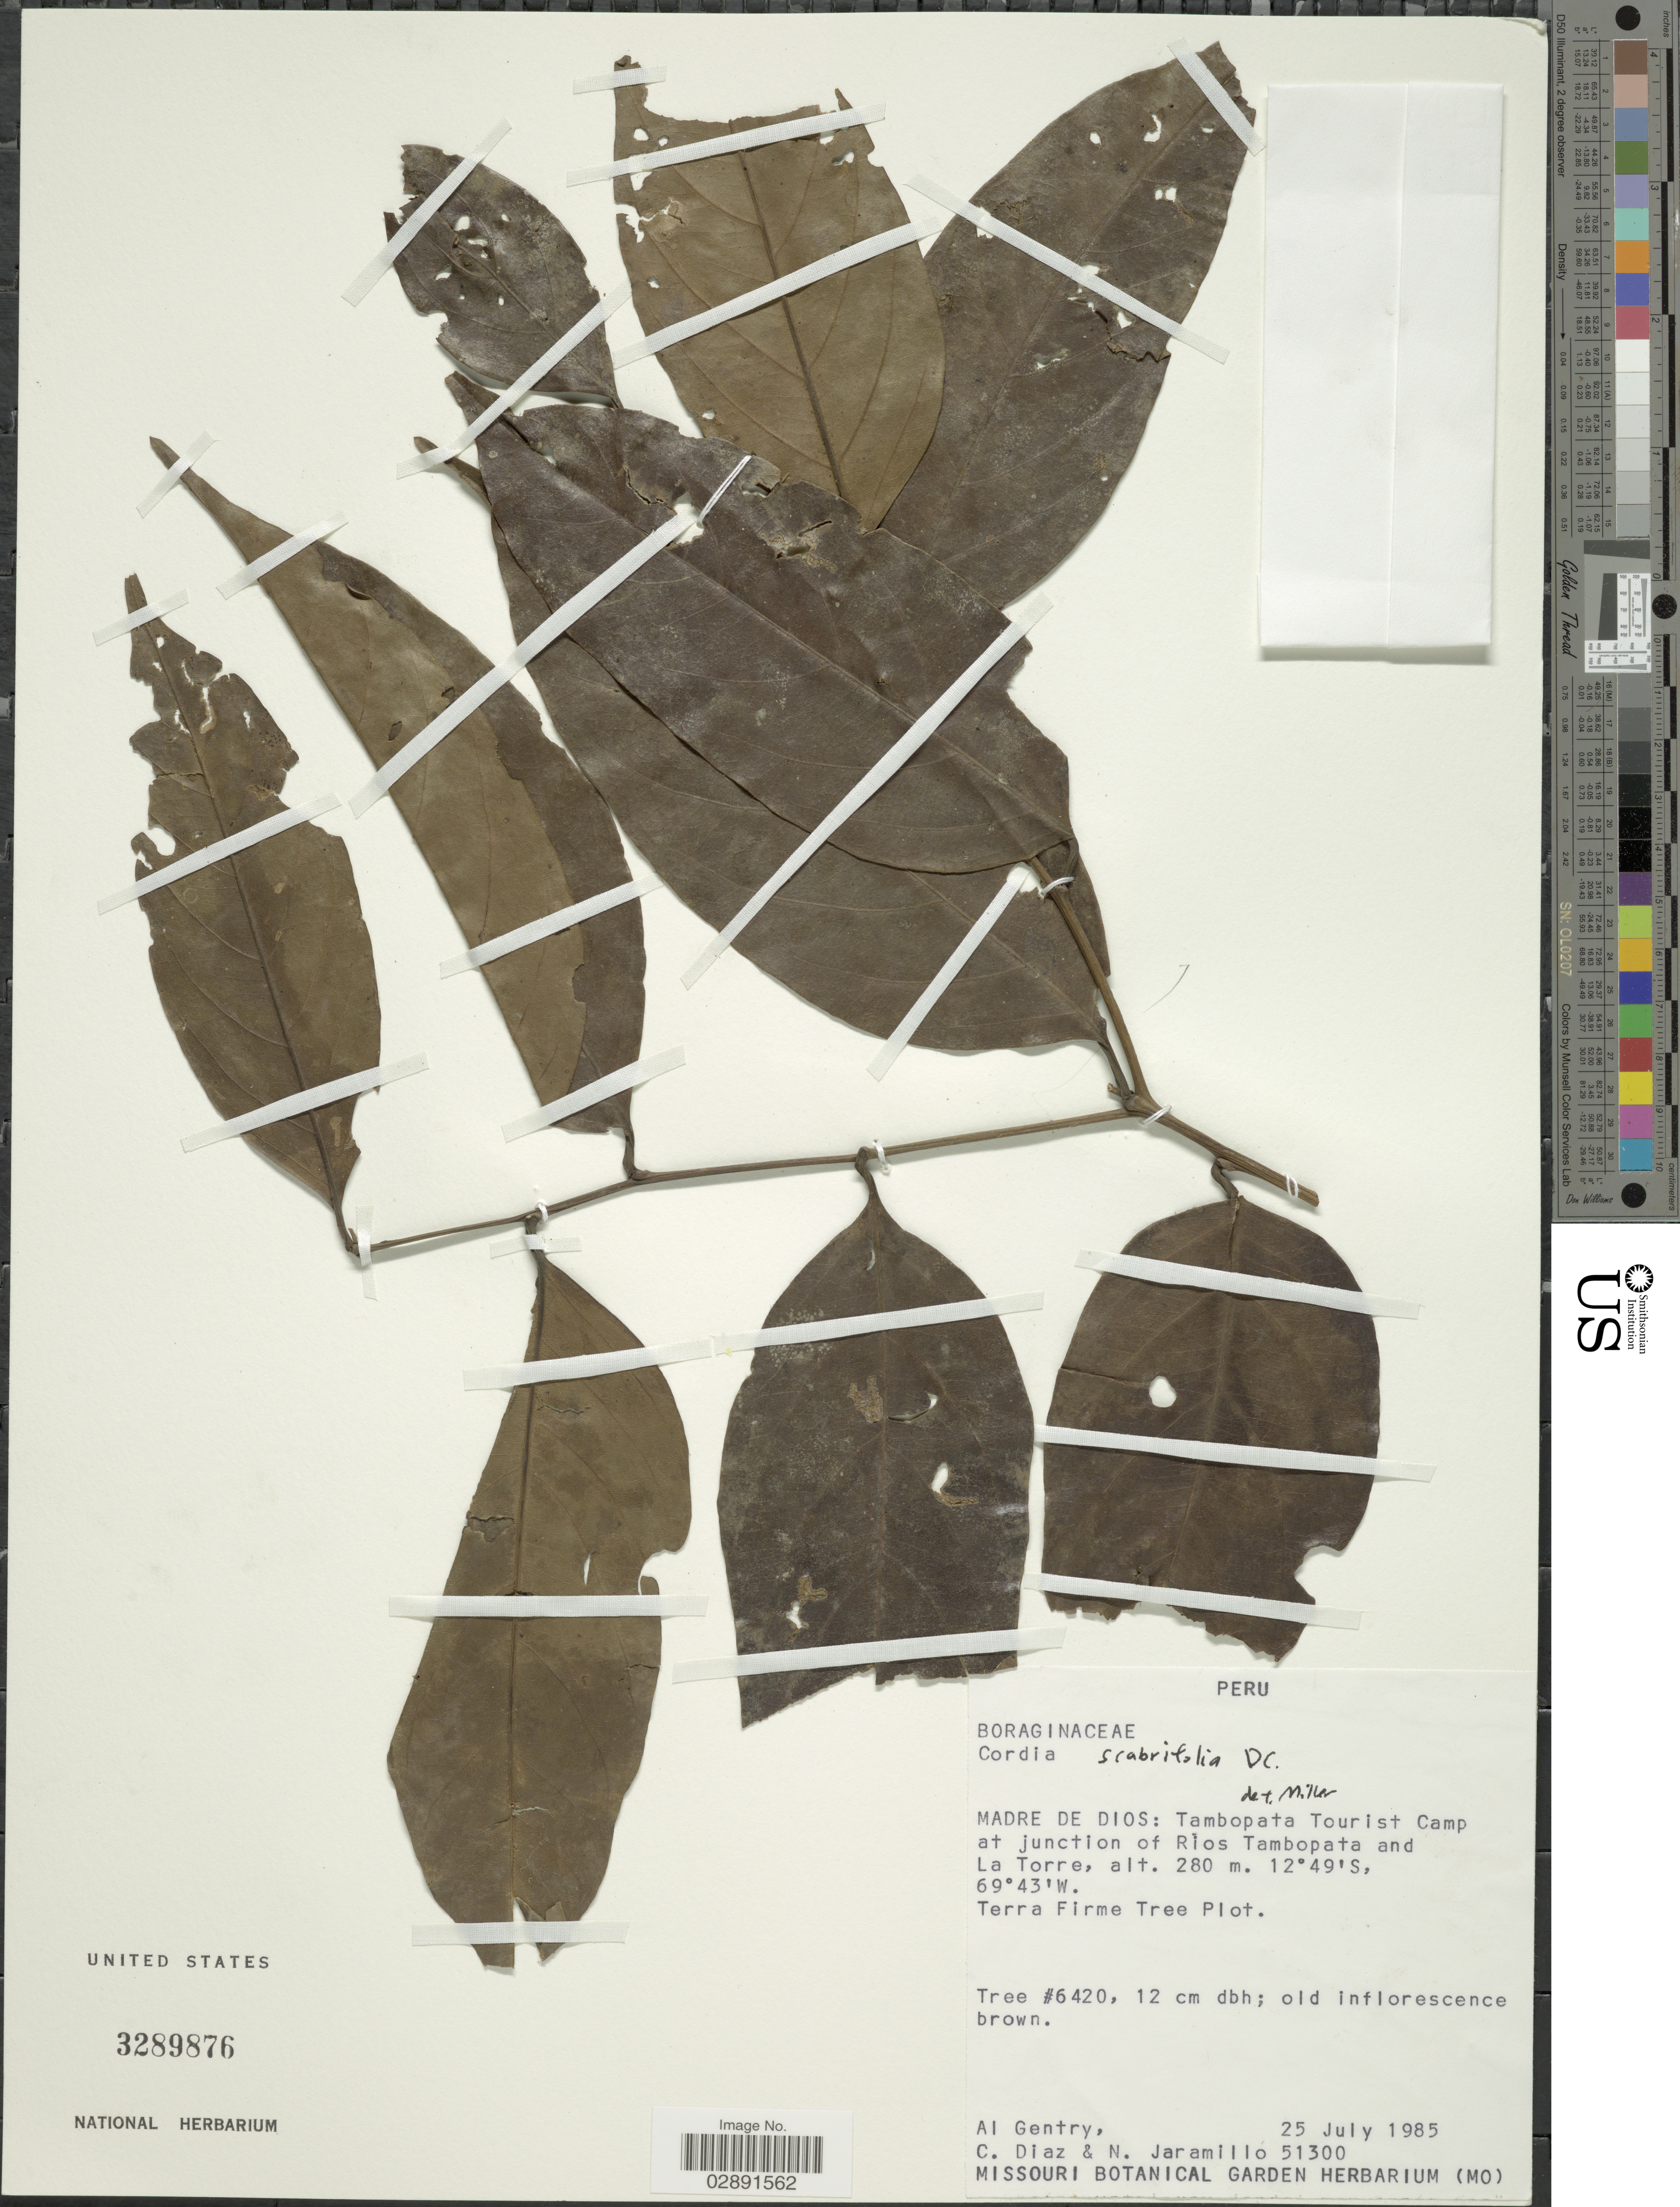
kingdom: Plantae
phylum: Tracheophyta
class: Magnoliopsida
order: Boraginales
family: Cordiaceae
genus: Cordia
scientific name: Cordia scabrifolia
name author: A. DC. in DC.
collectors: A. H. Gentry, C. Díaz & N. Jaramillo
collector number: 51300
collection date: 1985-07-25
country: Peru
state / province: Madre de Dios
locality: Tambopata Tourist Camp at junction of Rios Tambopata and La Torre.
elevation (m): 280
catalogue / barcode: US 3289876